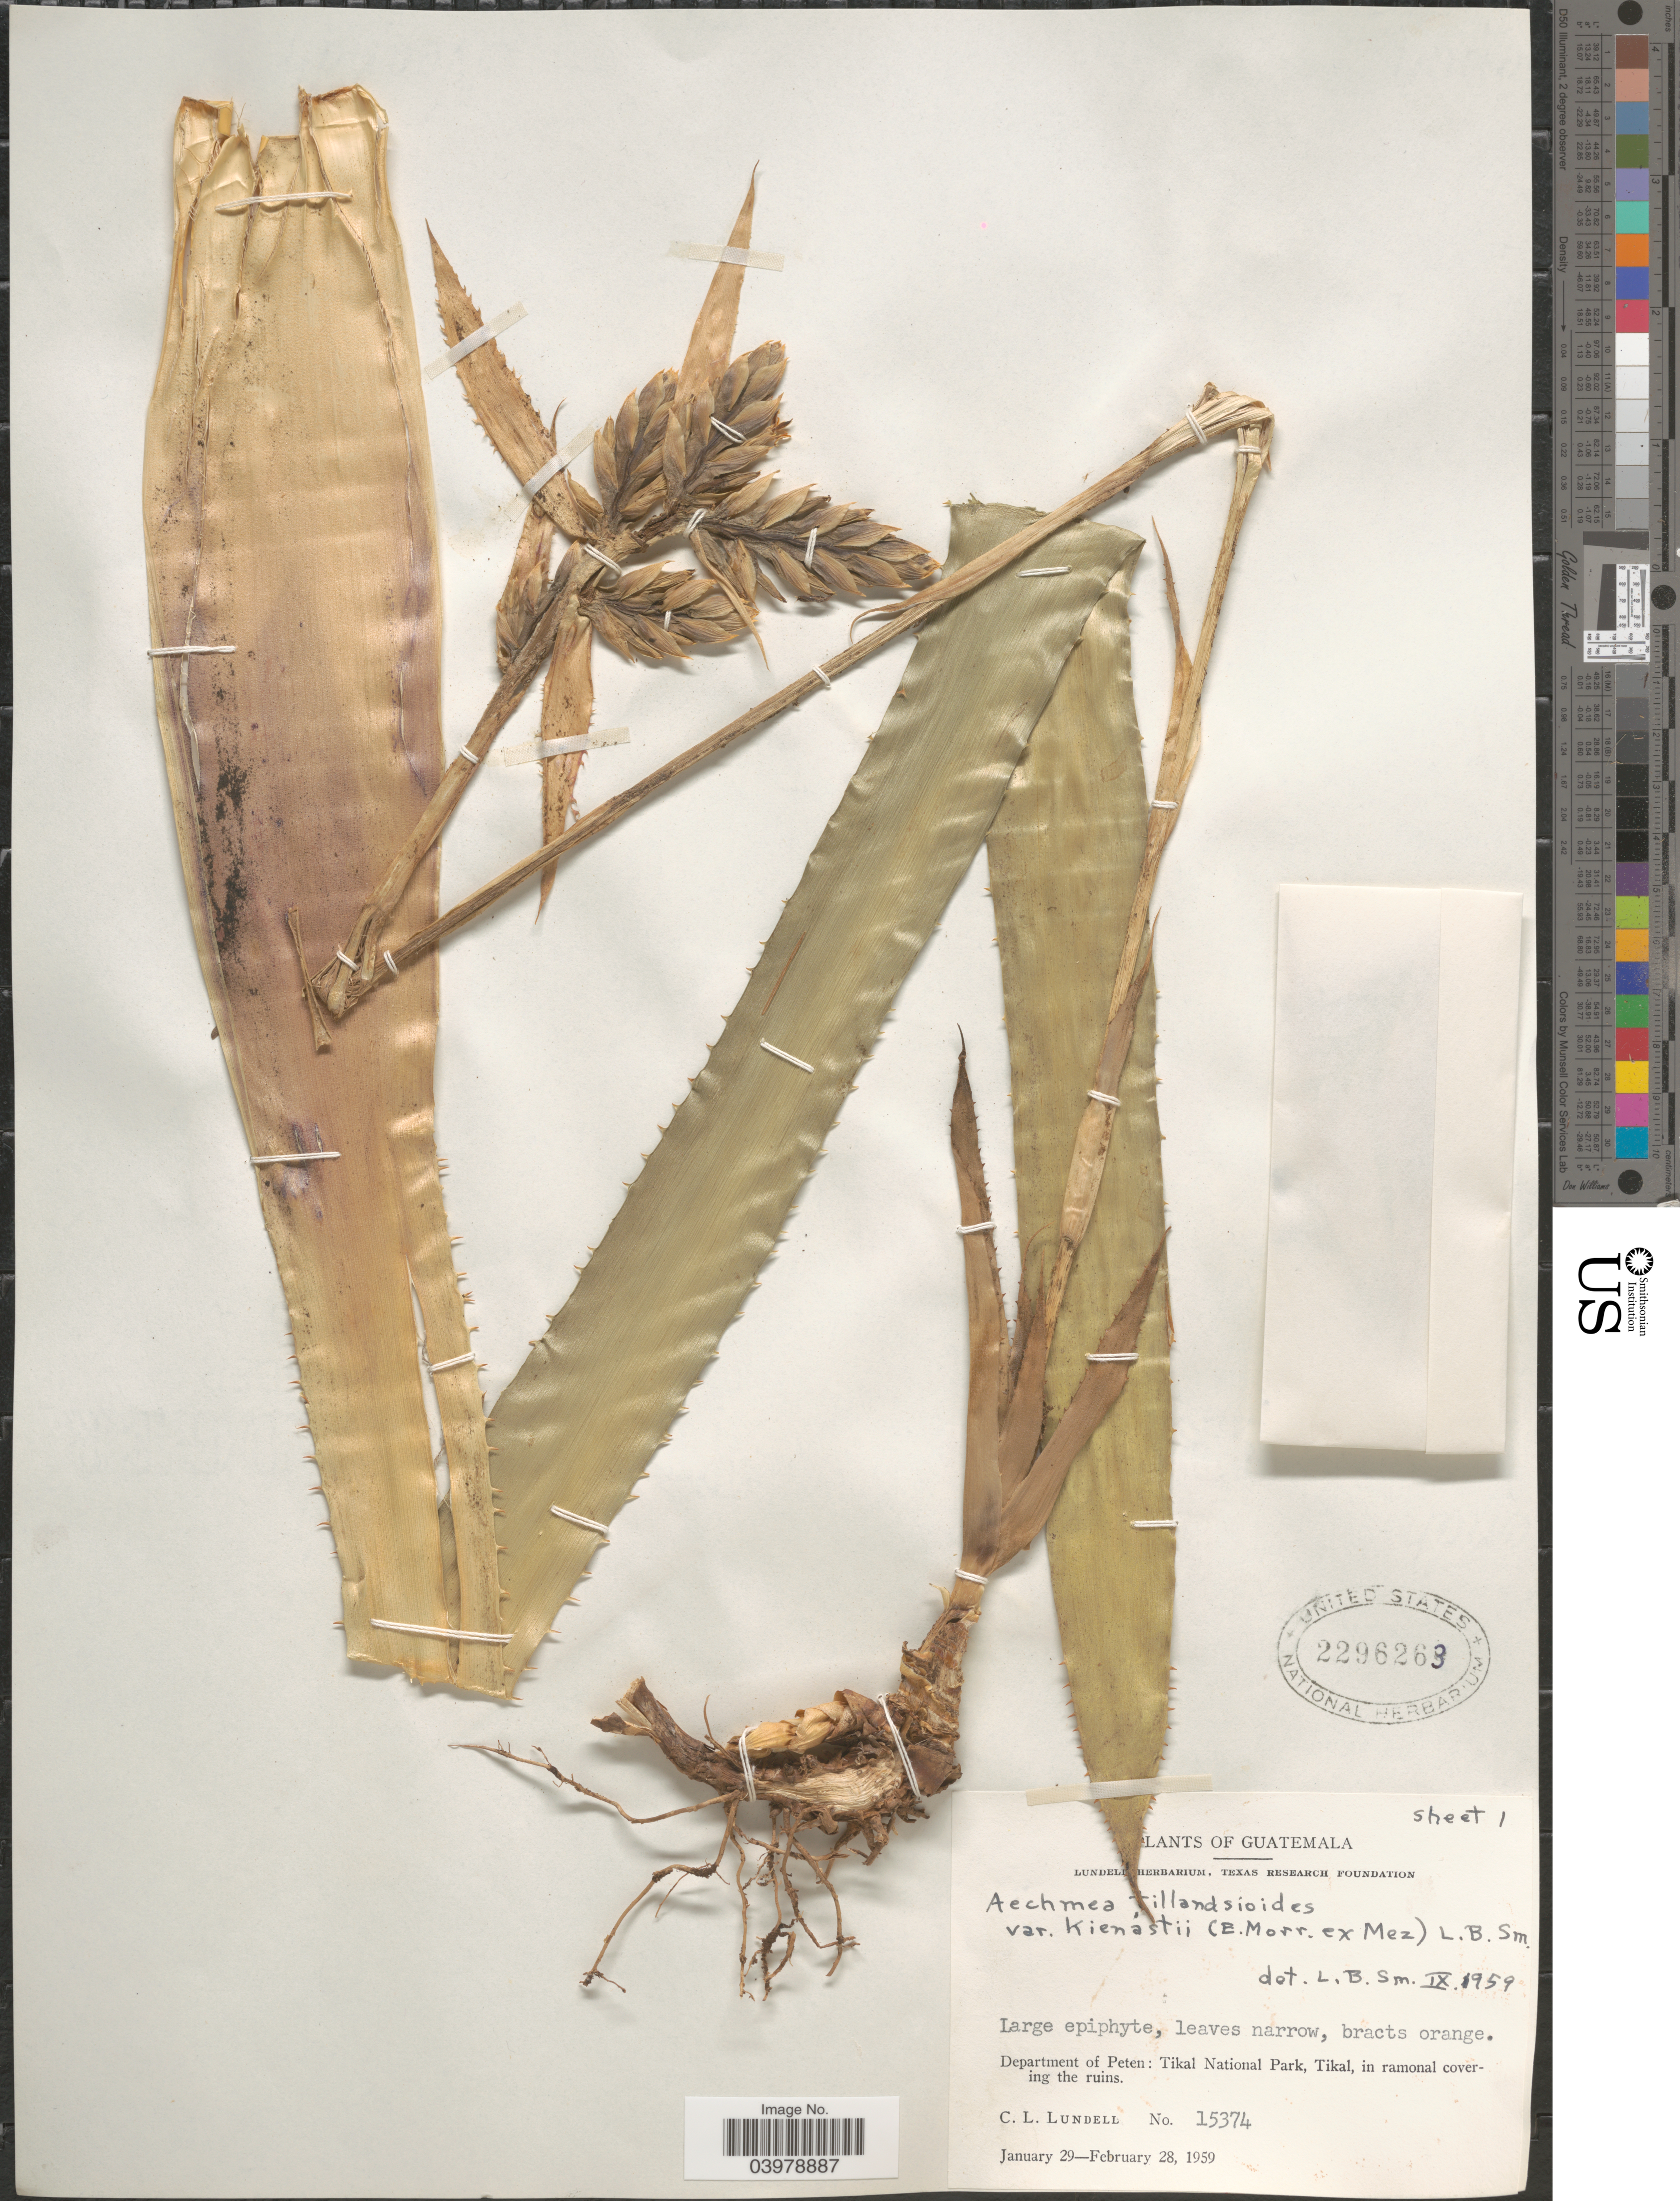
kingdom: Plantae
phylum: Tracheophyta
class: Liliopsida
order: Poales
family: Bromeliaceae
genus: Aechmea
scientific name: Aechmea tillandsioides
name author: (Mart. ex Schult. & Schult. f.) Baker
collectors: C. L. Lundell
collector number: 15374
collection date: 1959-01-29/1959-02-28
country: Guatemala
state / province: El Peten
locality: Department of Peten: Tikal National Park, Tikal.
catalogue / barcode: US 2296263